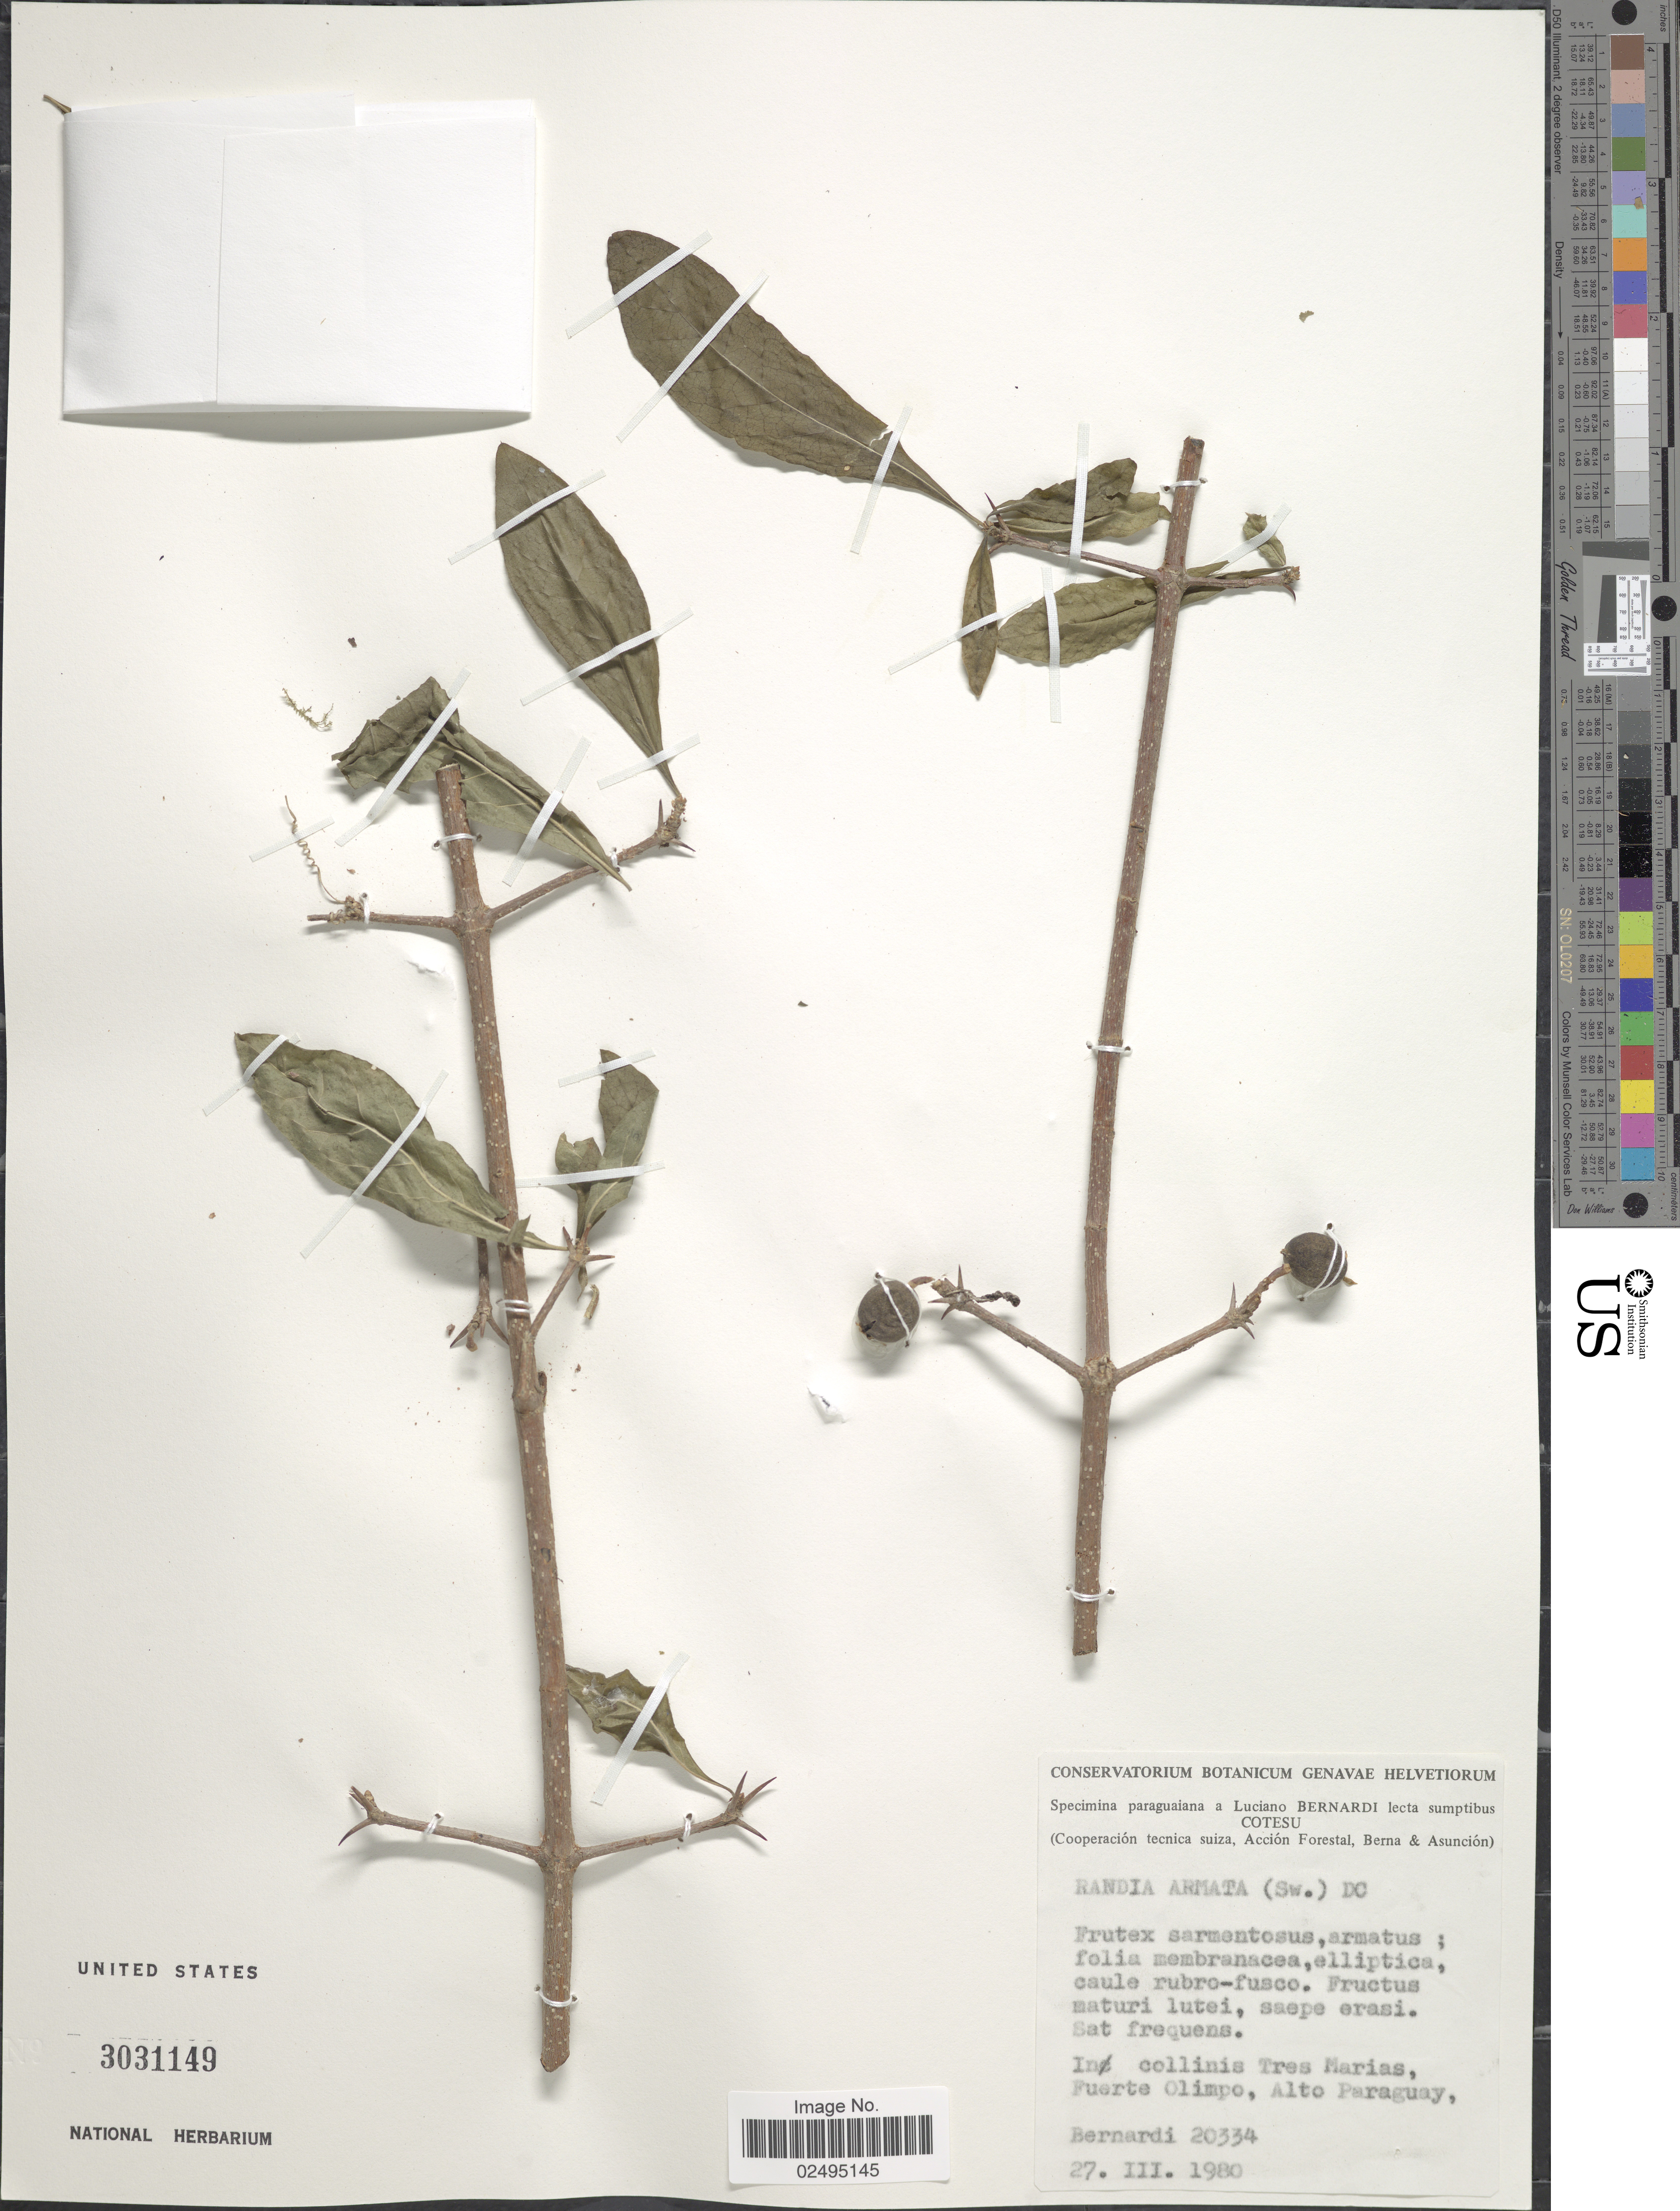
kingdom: Plantae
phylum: Tracheophyta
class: Magnoliopsida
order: Gentianales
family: Rubiaceae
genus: Randia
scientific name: Randia armata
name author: (Sw.) DC.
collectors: Bernardi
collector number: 20334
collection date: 1980-03-27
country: Paraguay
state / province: Alto Paraguay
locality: In collinis Tres Marias, Fuerte Olimpo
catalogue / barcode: US 3031149